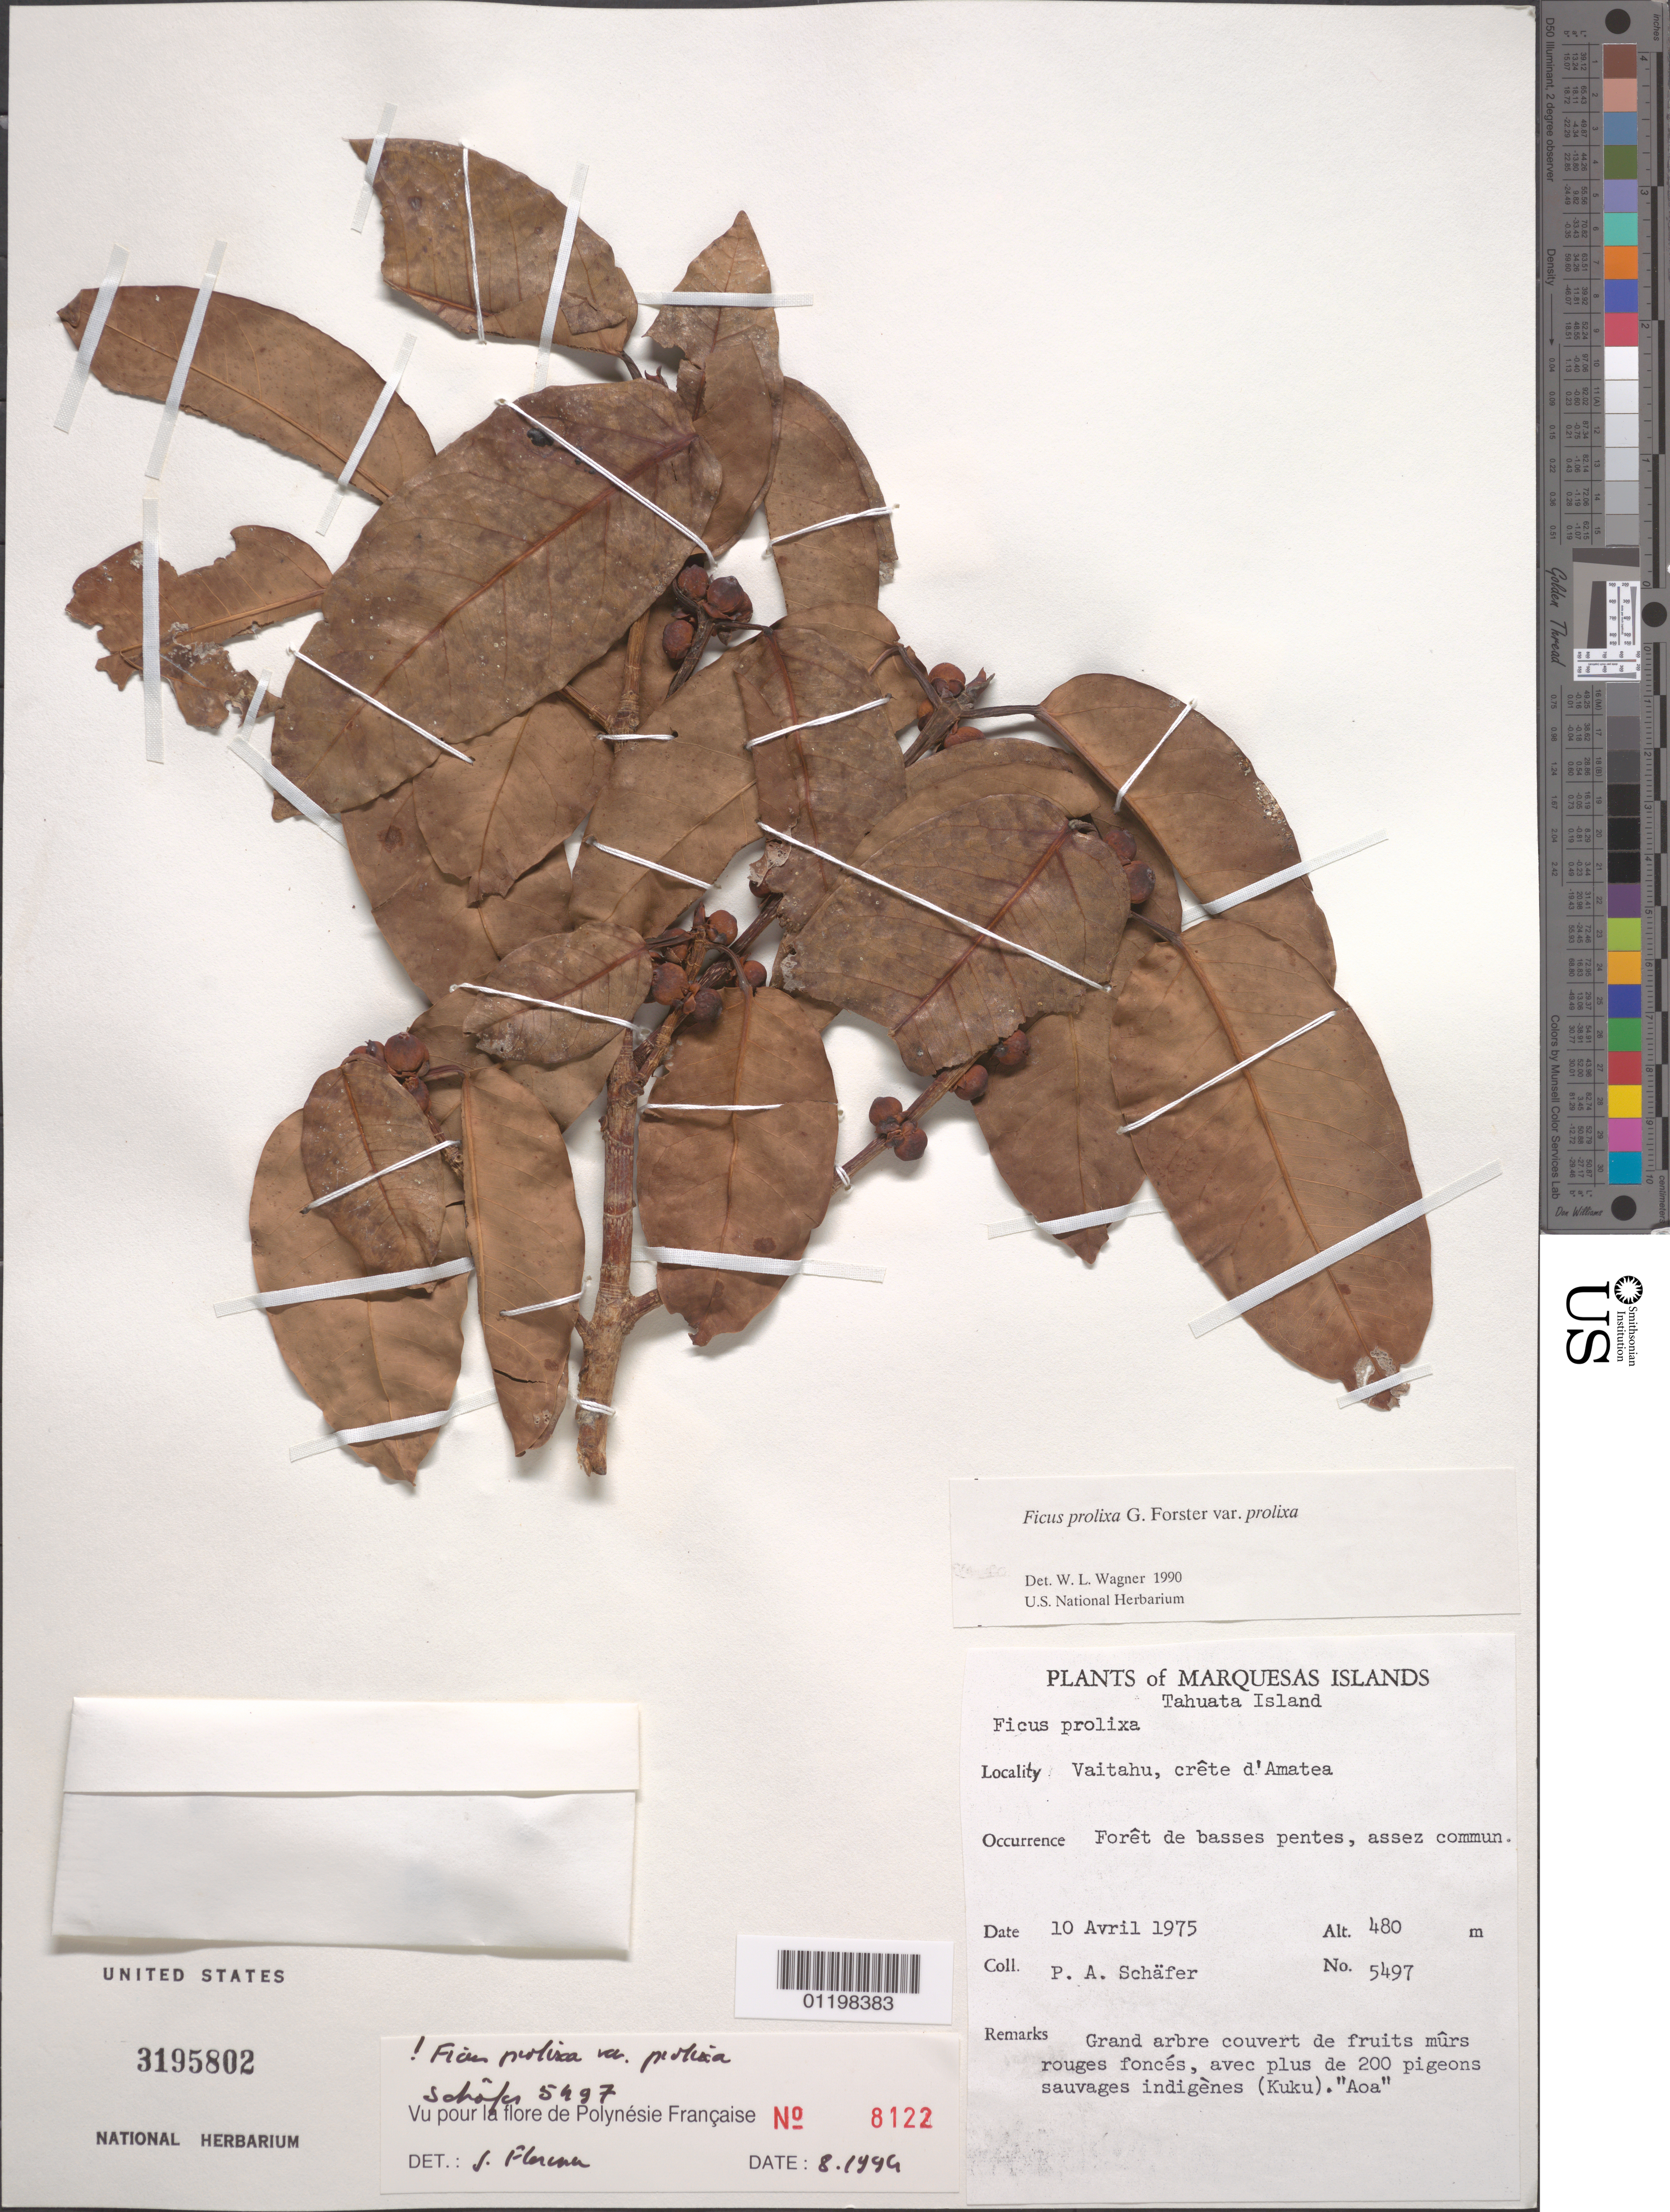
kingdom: Plantae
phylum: Tracheophyta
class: Magnoliopsida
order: Rosales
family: Moraceae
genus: Ficus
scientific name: Ficus prolixa var. prolixa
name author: G. Forst.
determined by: Wagner, W. L., (BOT), Smithsonian Institution - National Museum of Natural History (UNITED STATES)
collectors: P. A. Schäfer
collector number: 5497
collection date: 1975-04-10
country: French Polynesia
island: Tahuata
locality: Vaitahu, crête d'Amatea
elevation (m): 480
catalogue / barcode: US 3195802